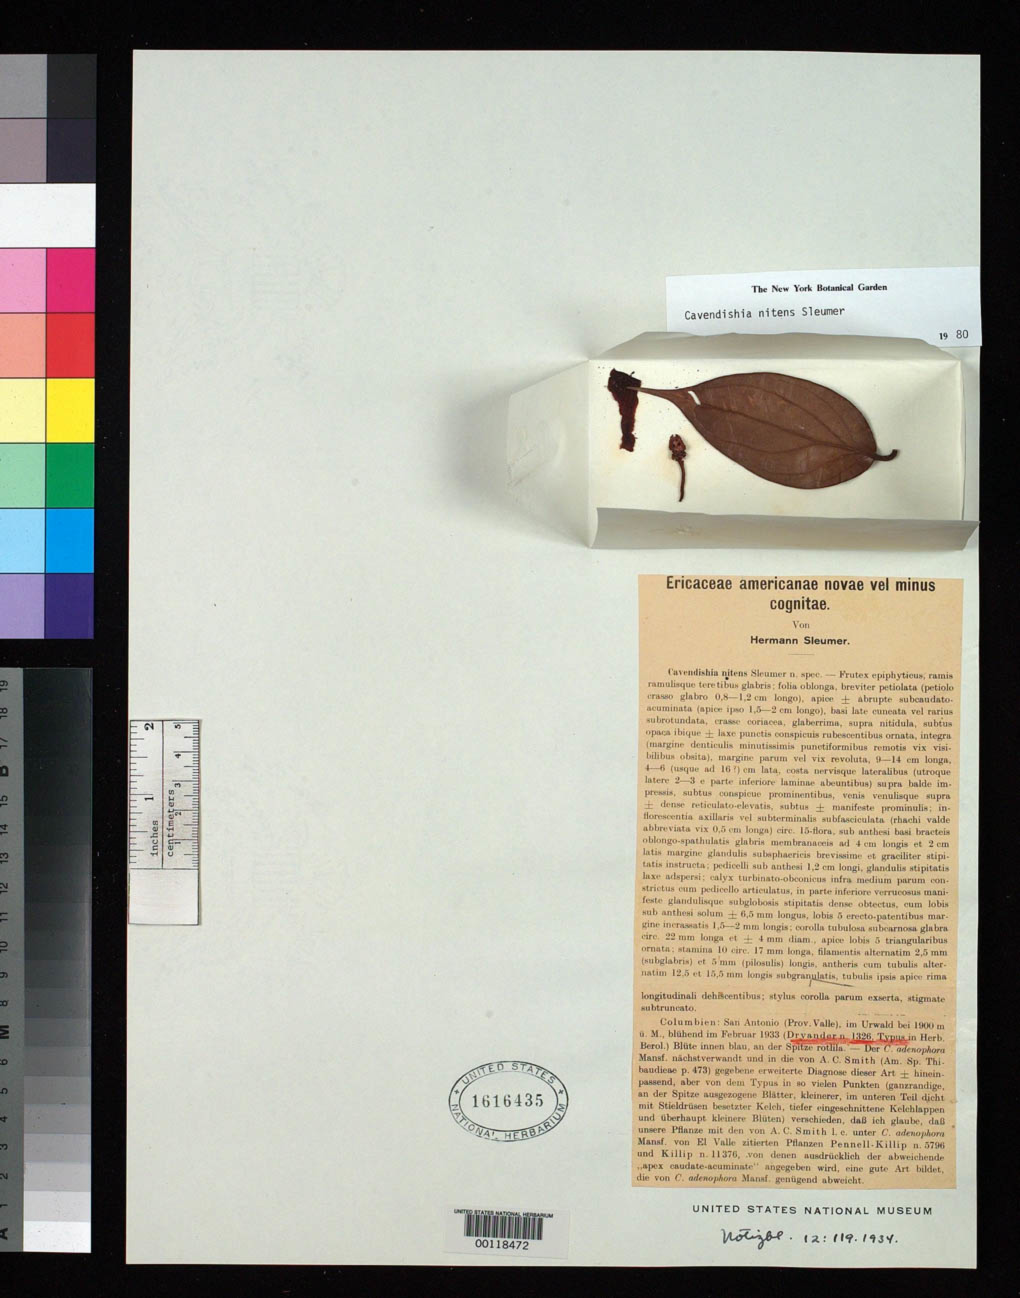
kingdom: Plantae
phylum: Tracheophyta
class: Magnoliopsida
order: Ericales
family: Ericaceae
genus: Cavendishia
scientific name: Cavendishia nitens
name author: (Sleumer) Sleumer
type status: Syntype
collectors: E. I. Dryander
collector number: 1326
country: Colombia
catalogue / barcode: US 1616435